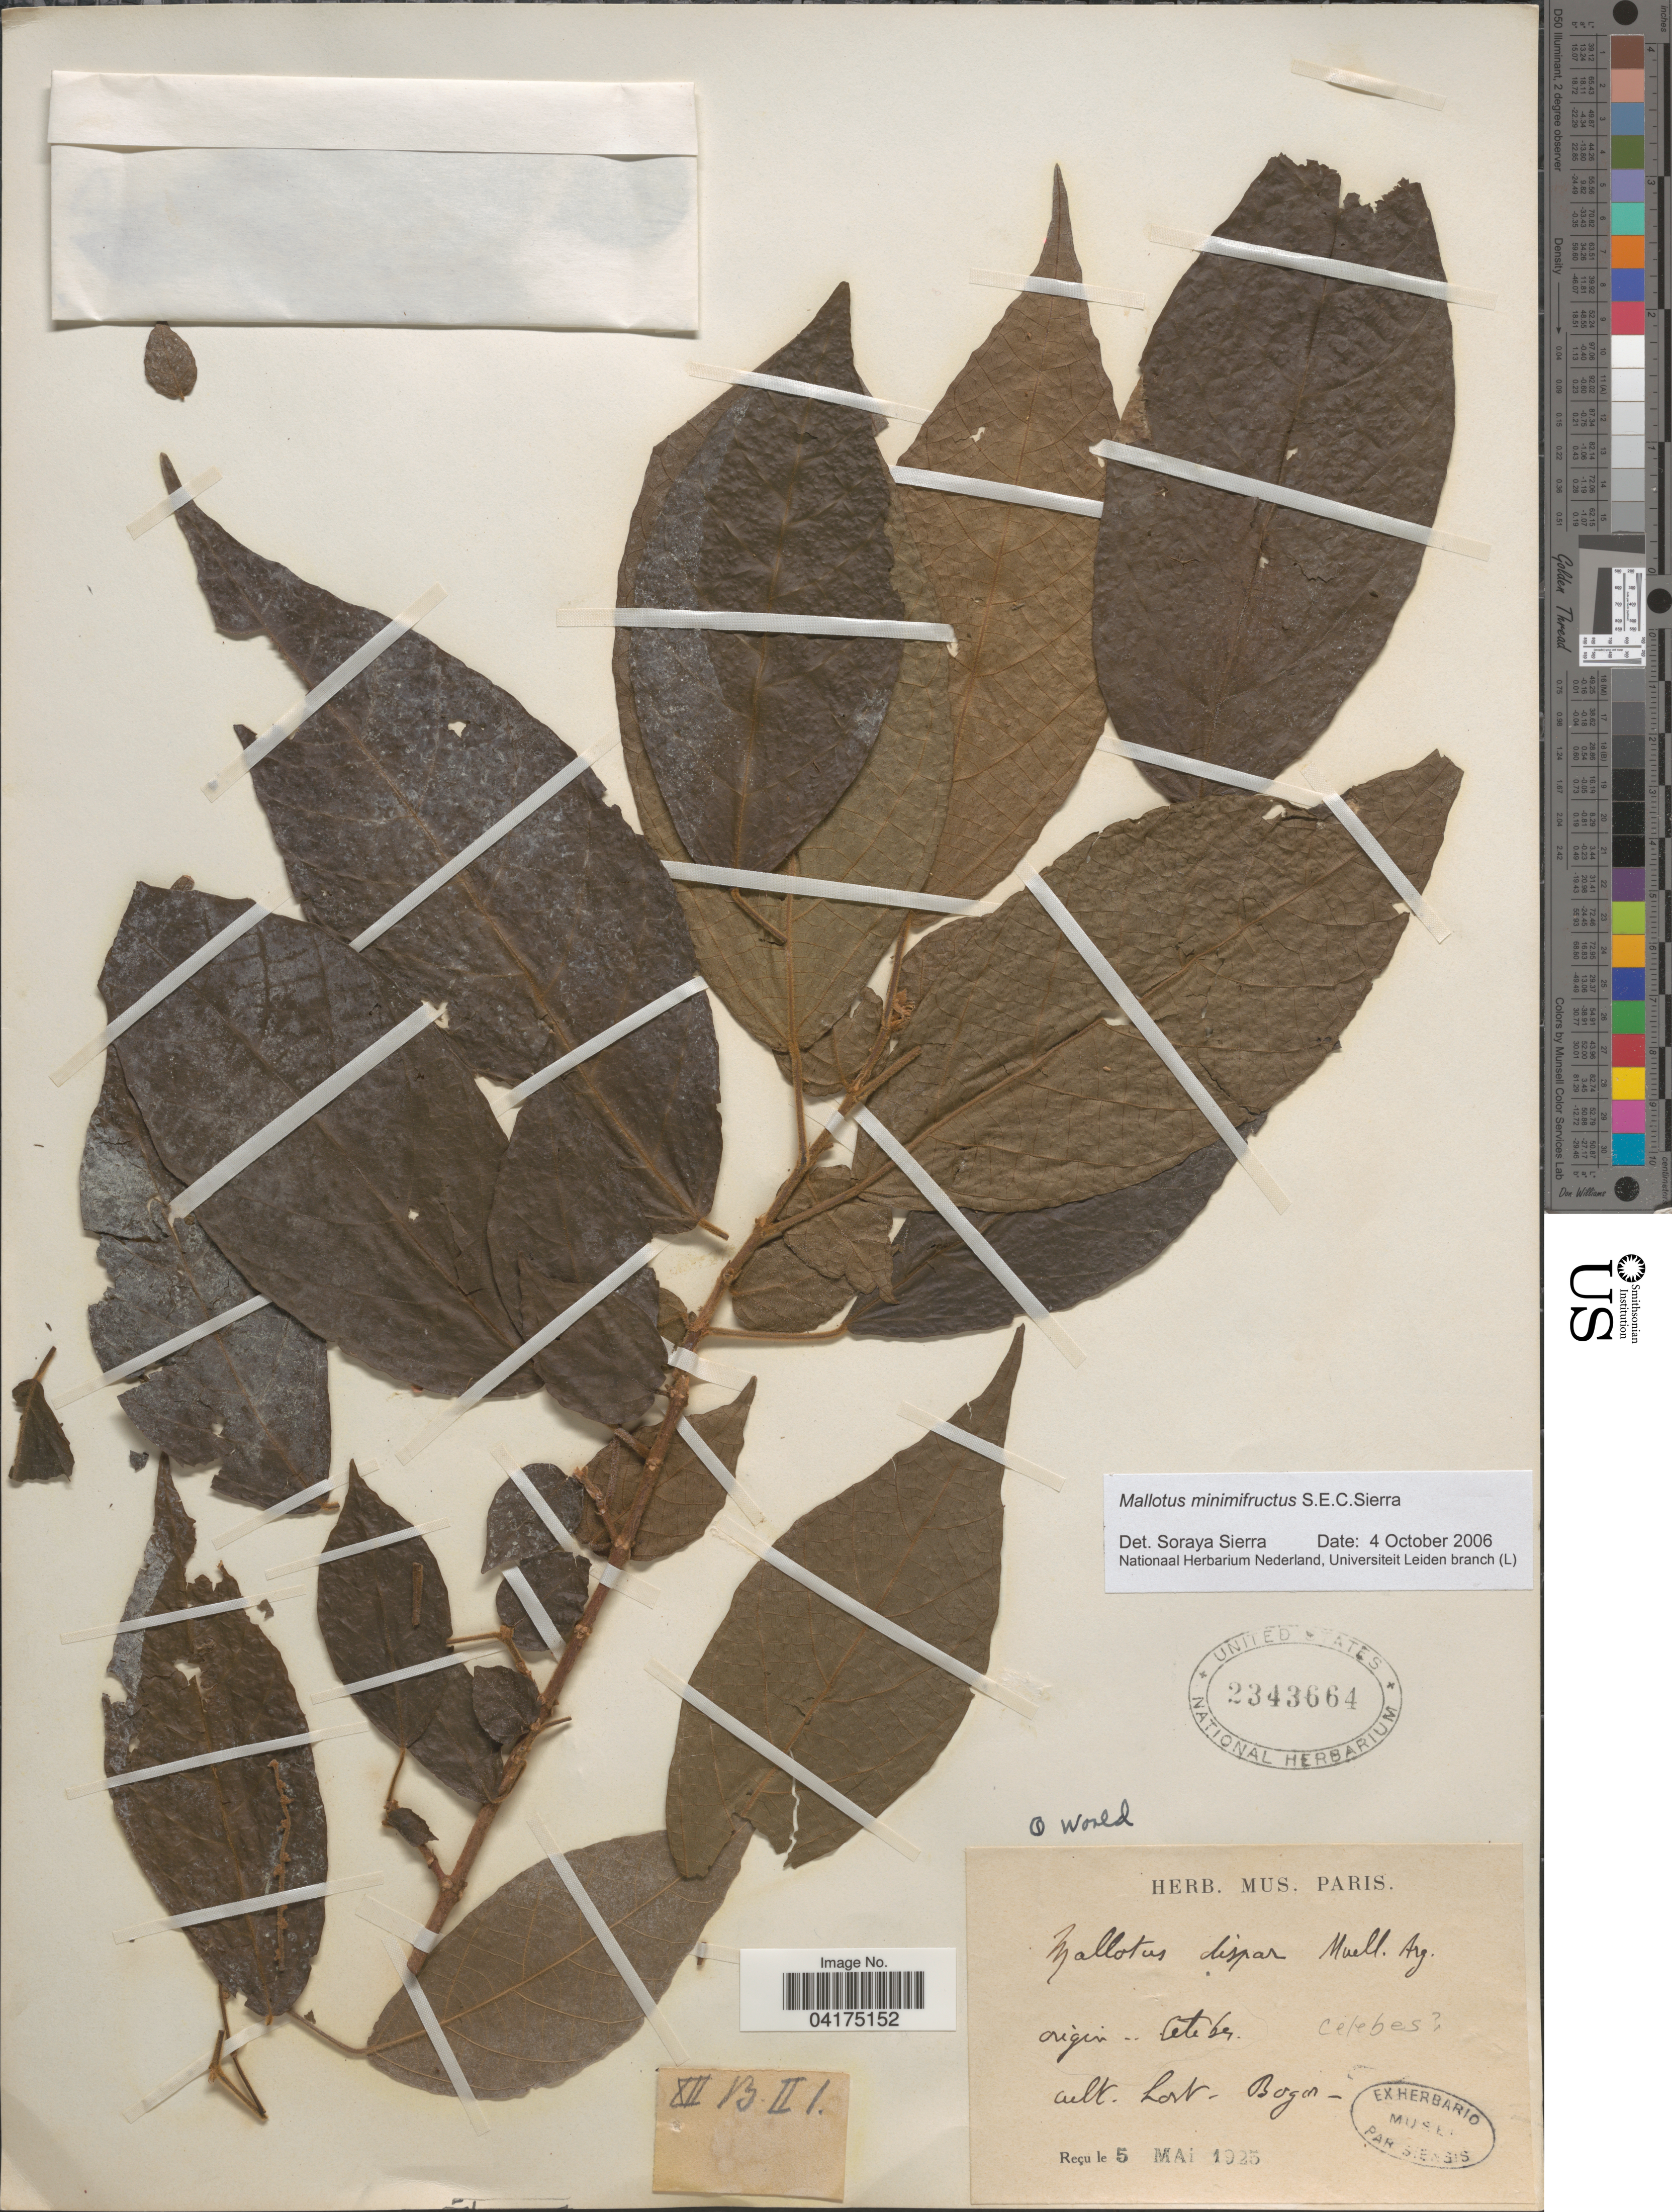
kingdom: Plantae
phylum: Tracheophyta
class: Magnoliopsida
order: Malpighiales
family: Euphorbiaceae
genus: Mallotus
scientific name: Mallotus minimifructus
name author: S.E.C. Sierra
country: Indonesia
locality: Origin. Celebes. Cult. hort. Bogor.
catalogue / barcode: US 2343664